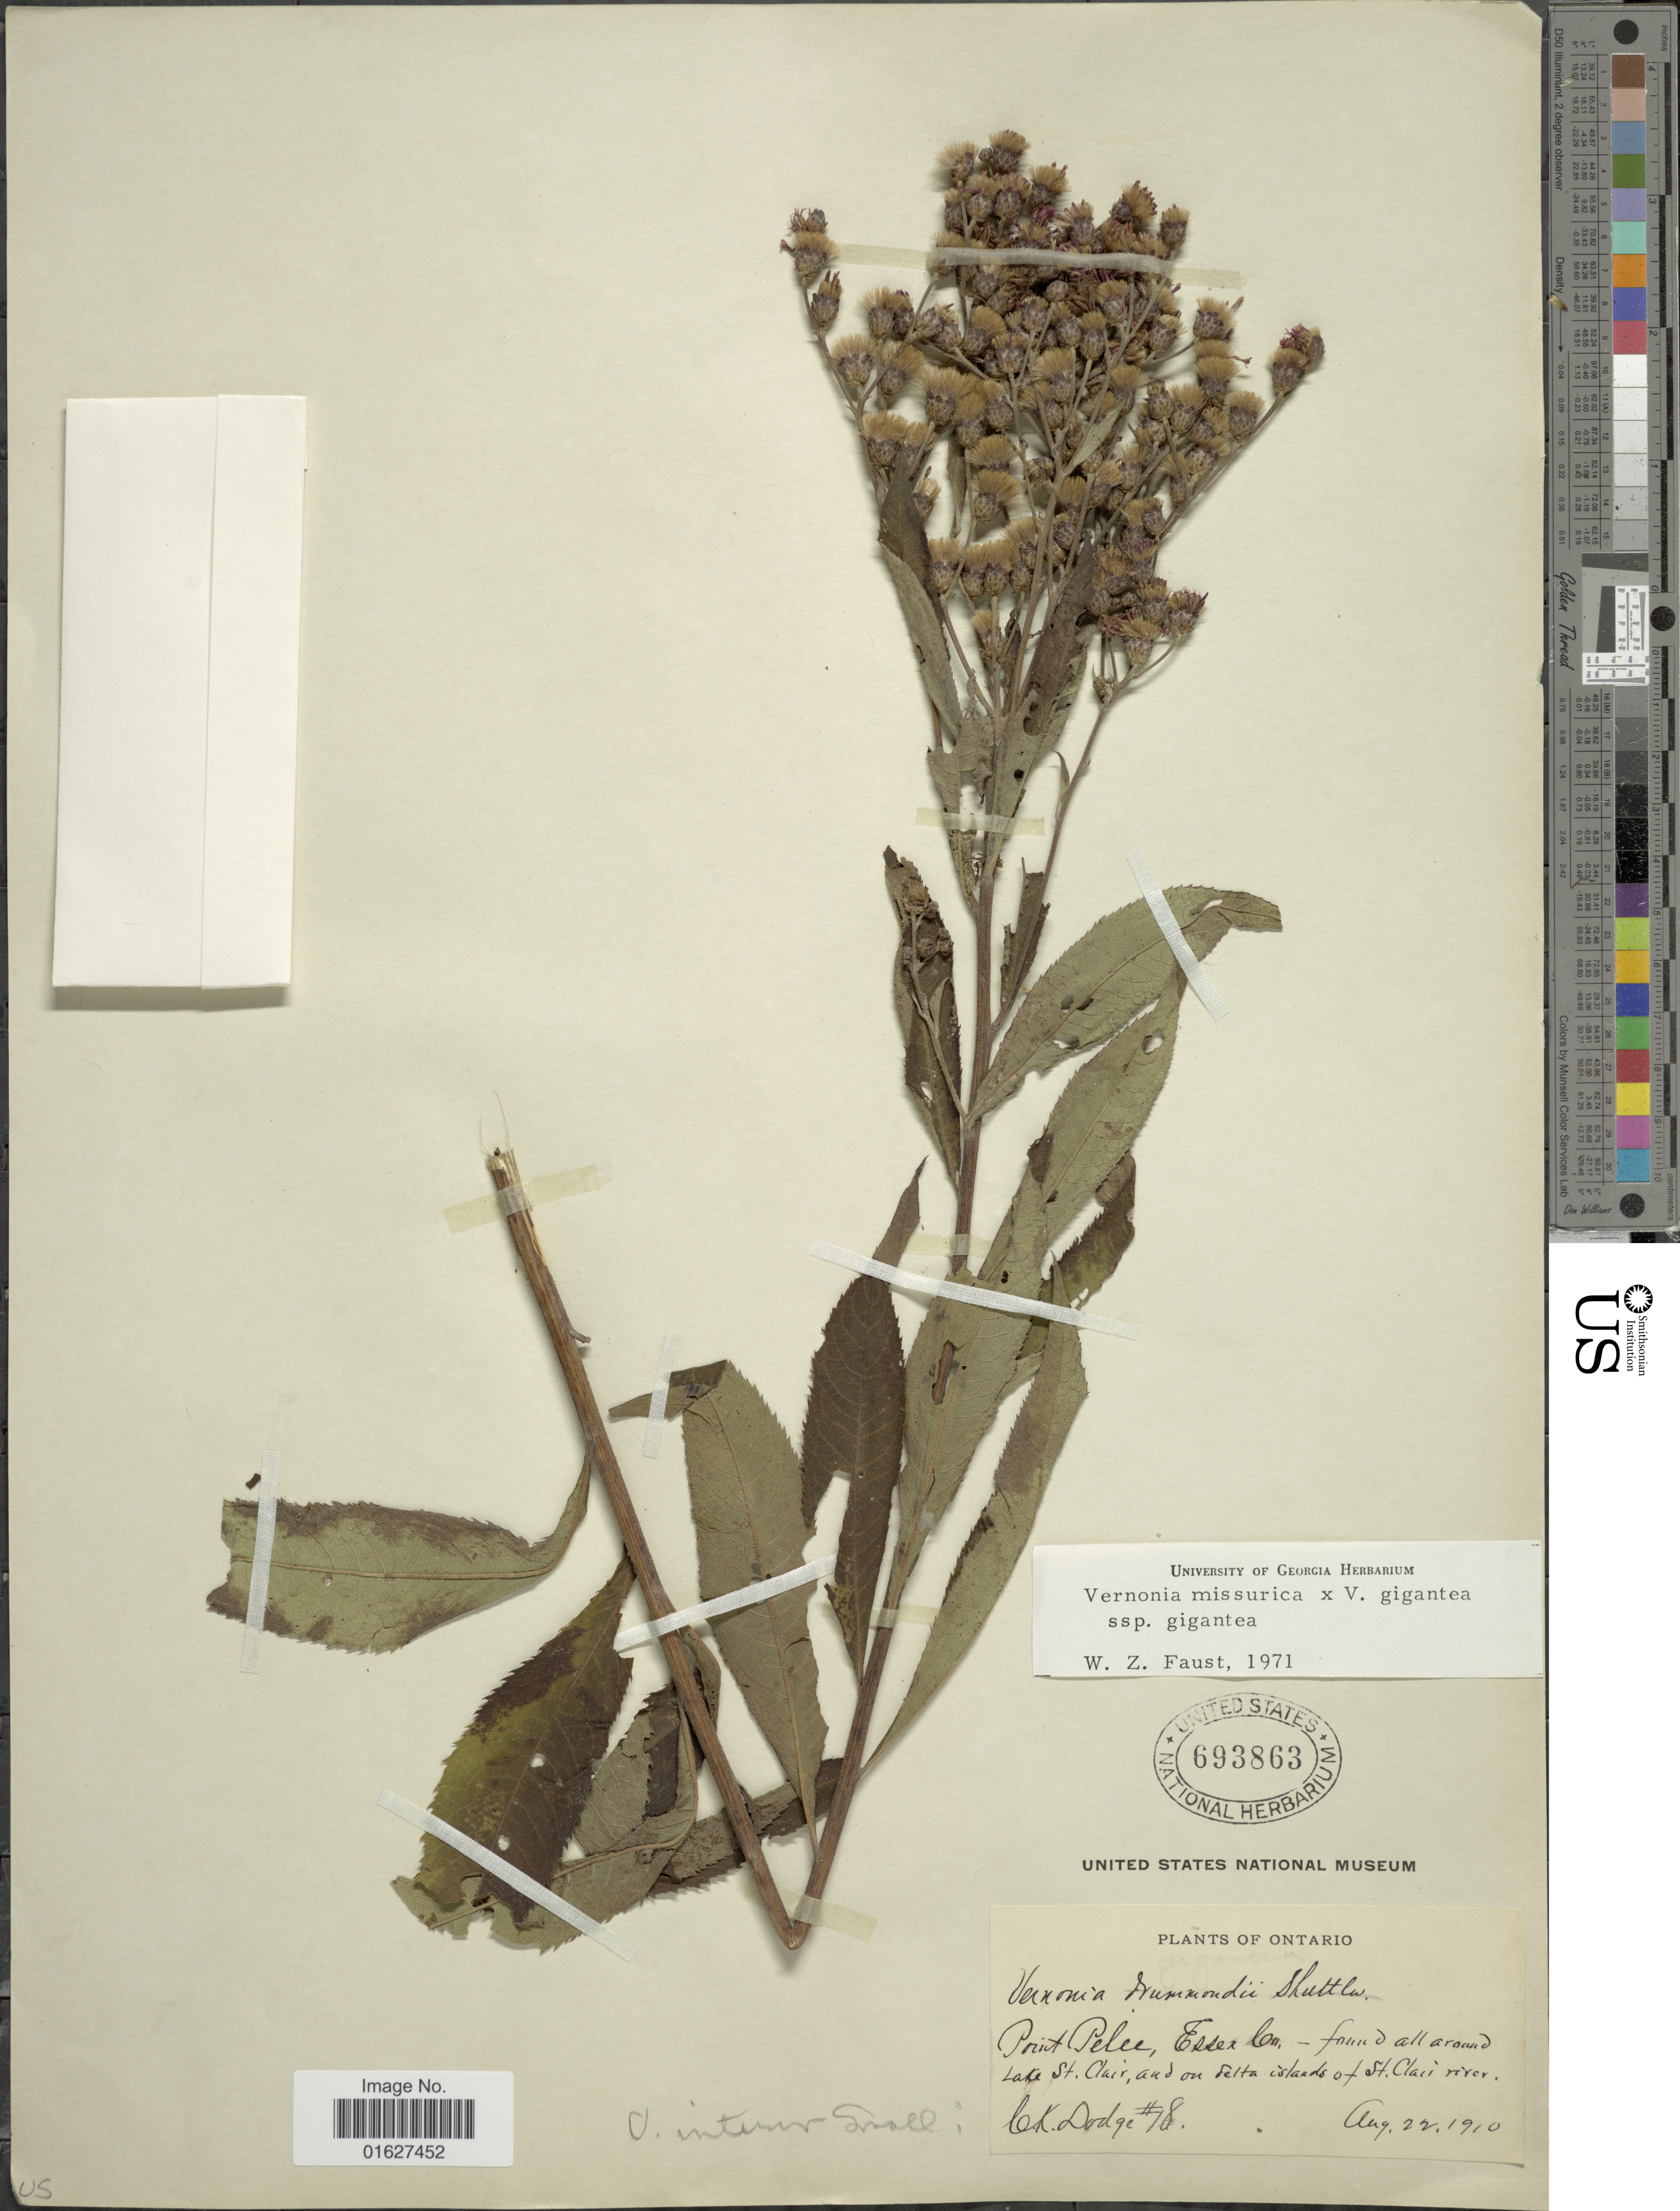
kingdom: Plantae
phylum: Tracheophyta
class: Magnoliopsida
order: Asterales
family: Asteraceae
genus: Vernonia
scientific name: Vernonia missurica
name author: Raf.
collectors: C. Dodge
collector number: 18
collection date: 1910-08-22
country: Canada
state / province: Ontario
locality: Ontario. Point Pelee, Essex Co. - found all around. Lake St. Clair, and on delta islands of St. Clair River.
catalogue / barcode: US 693863